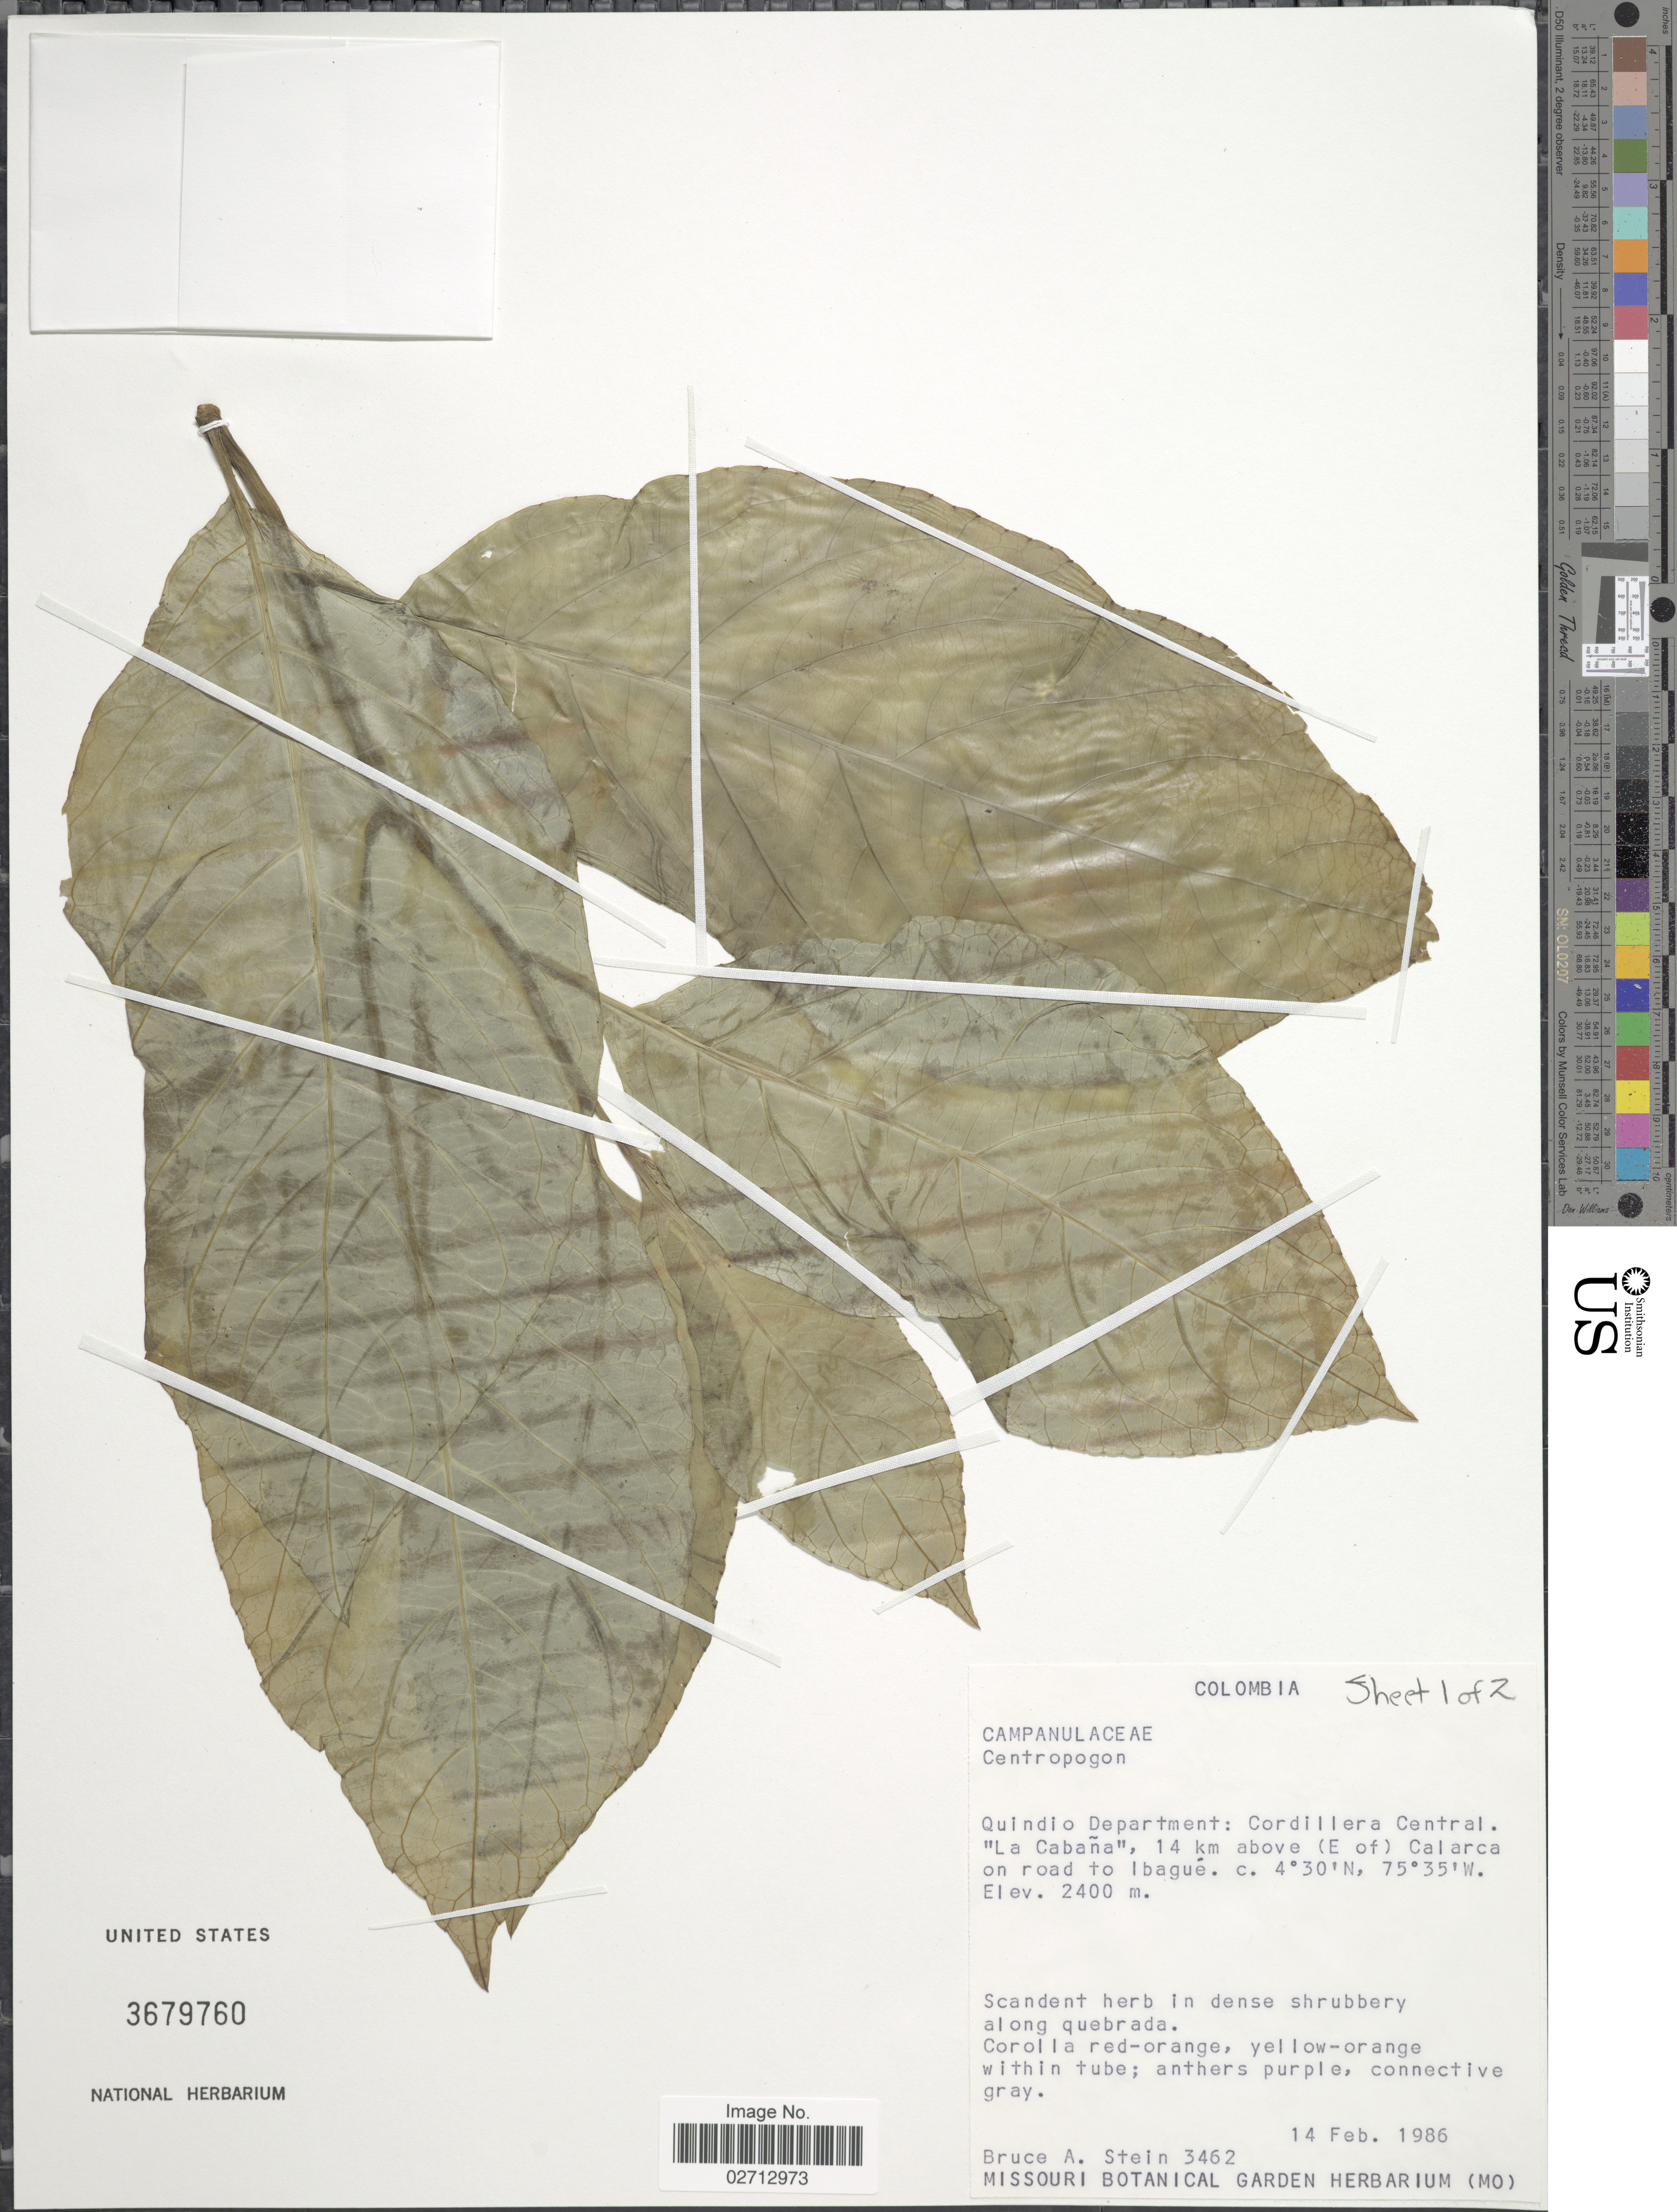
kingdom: Plantae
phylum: Tracheophyta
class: Magnoliopsida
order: Asterales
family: Campanulaceae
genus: Centropogon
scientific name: Centropogon sp.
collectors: B. A. Stein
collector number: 3462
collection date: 1986-02-14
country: Colombia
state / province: Quindío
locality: Cordillera Central. "La Cabana", 14 km above (E of) Calarca on road to Ibague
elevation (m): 2400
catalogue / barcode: US 3679760